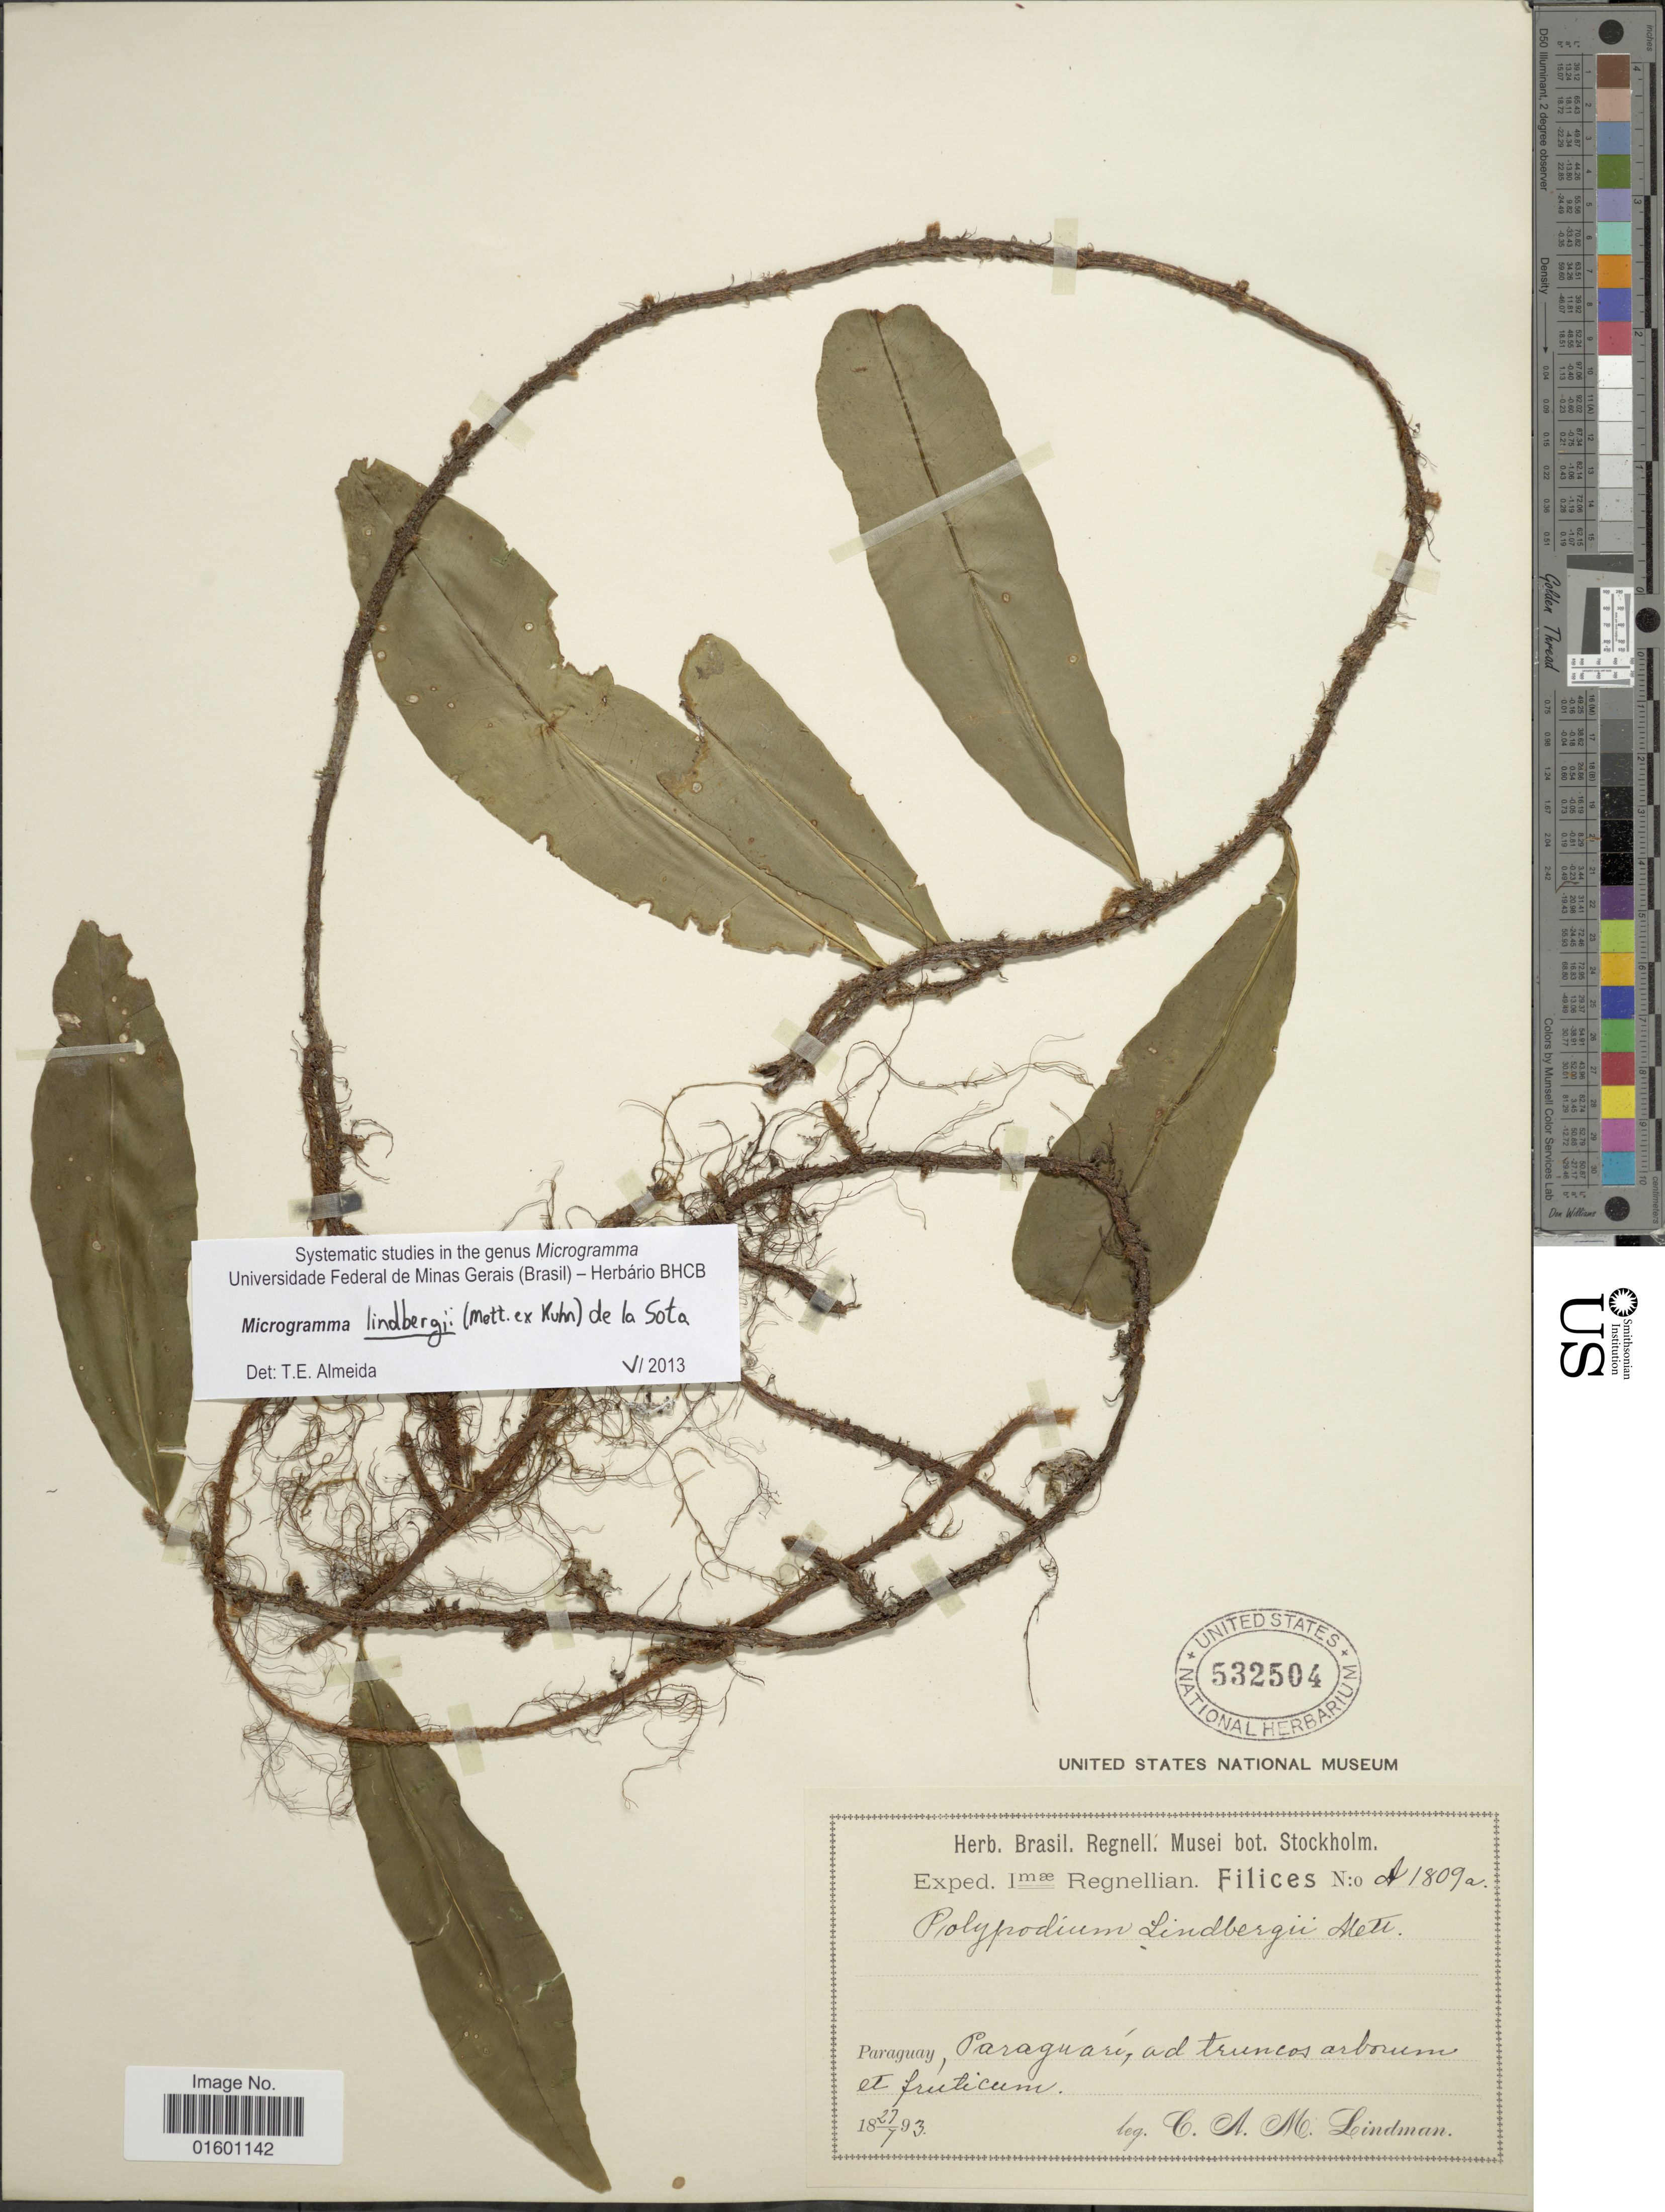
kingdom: Plantae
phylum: Tracheophyta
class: Polypodiopsida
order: Polypodiales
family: Polypodiaceae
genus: Microgramma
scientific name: Microgramma lindbergii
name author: (Mett.) Sota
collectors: C. A. M. Lindman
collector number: A1809a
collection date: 1893-07-27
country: Paraguay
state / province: Paraguari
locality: Ad truncos arborum et fruticum.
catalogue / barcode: US 532504